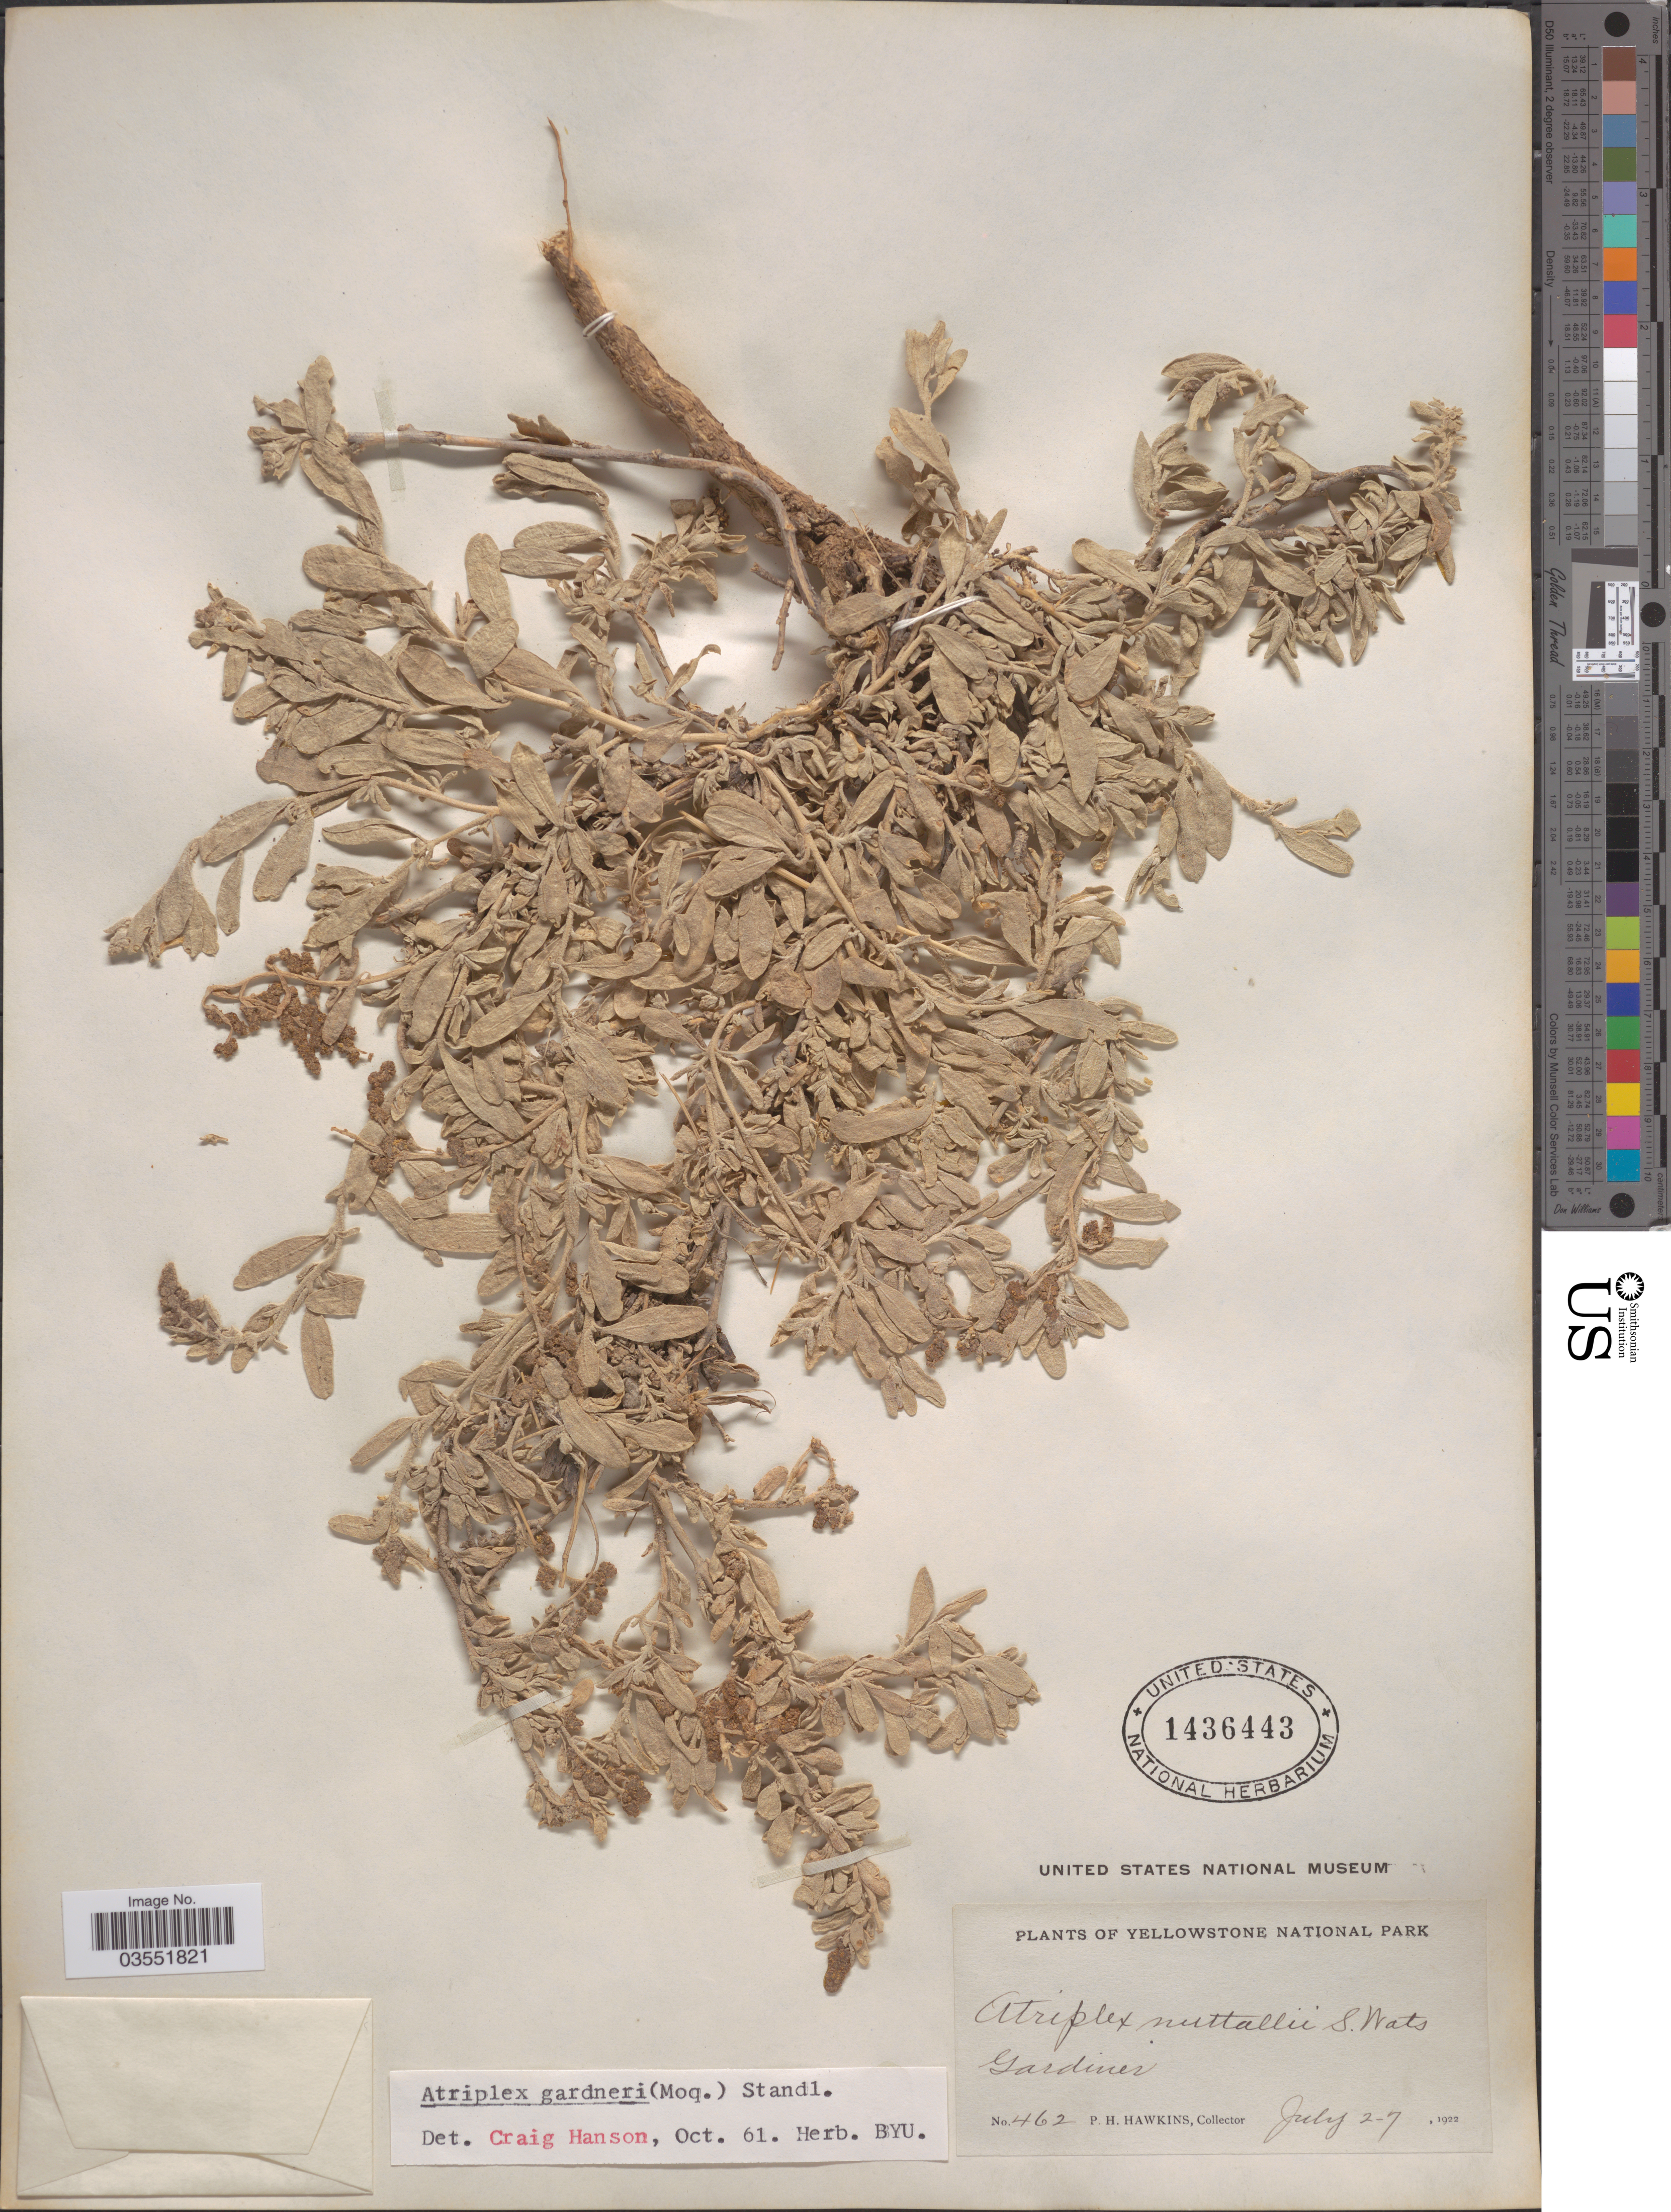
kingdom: Plantae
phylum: Tracheophyta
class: Magnoliopsida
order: Caryophyllales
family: Amaranthaceae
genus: Atriplex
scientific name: Atriplex gardneri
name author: (Moq.) D. Dietr.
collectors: P. Hawkins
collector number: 462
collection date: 1922-07-27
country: United States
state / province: Montana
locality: Yellowstone National Park. Gardiner.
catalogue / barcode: US 1436443